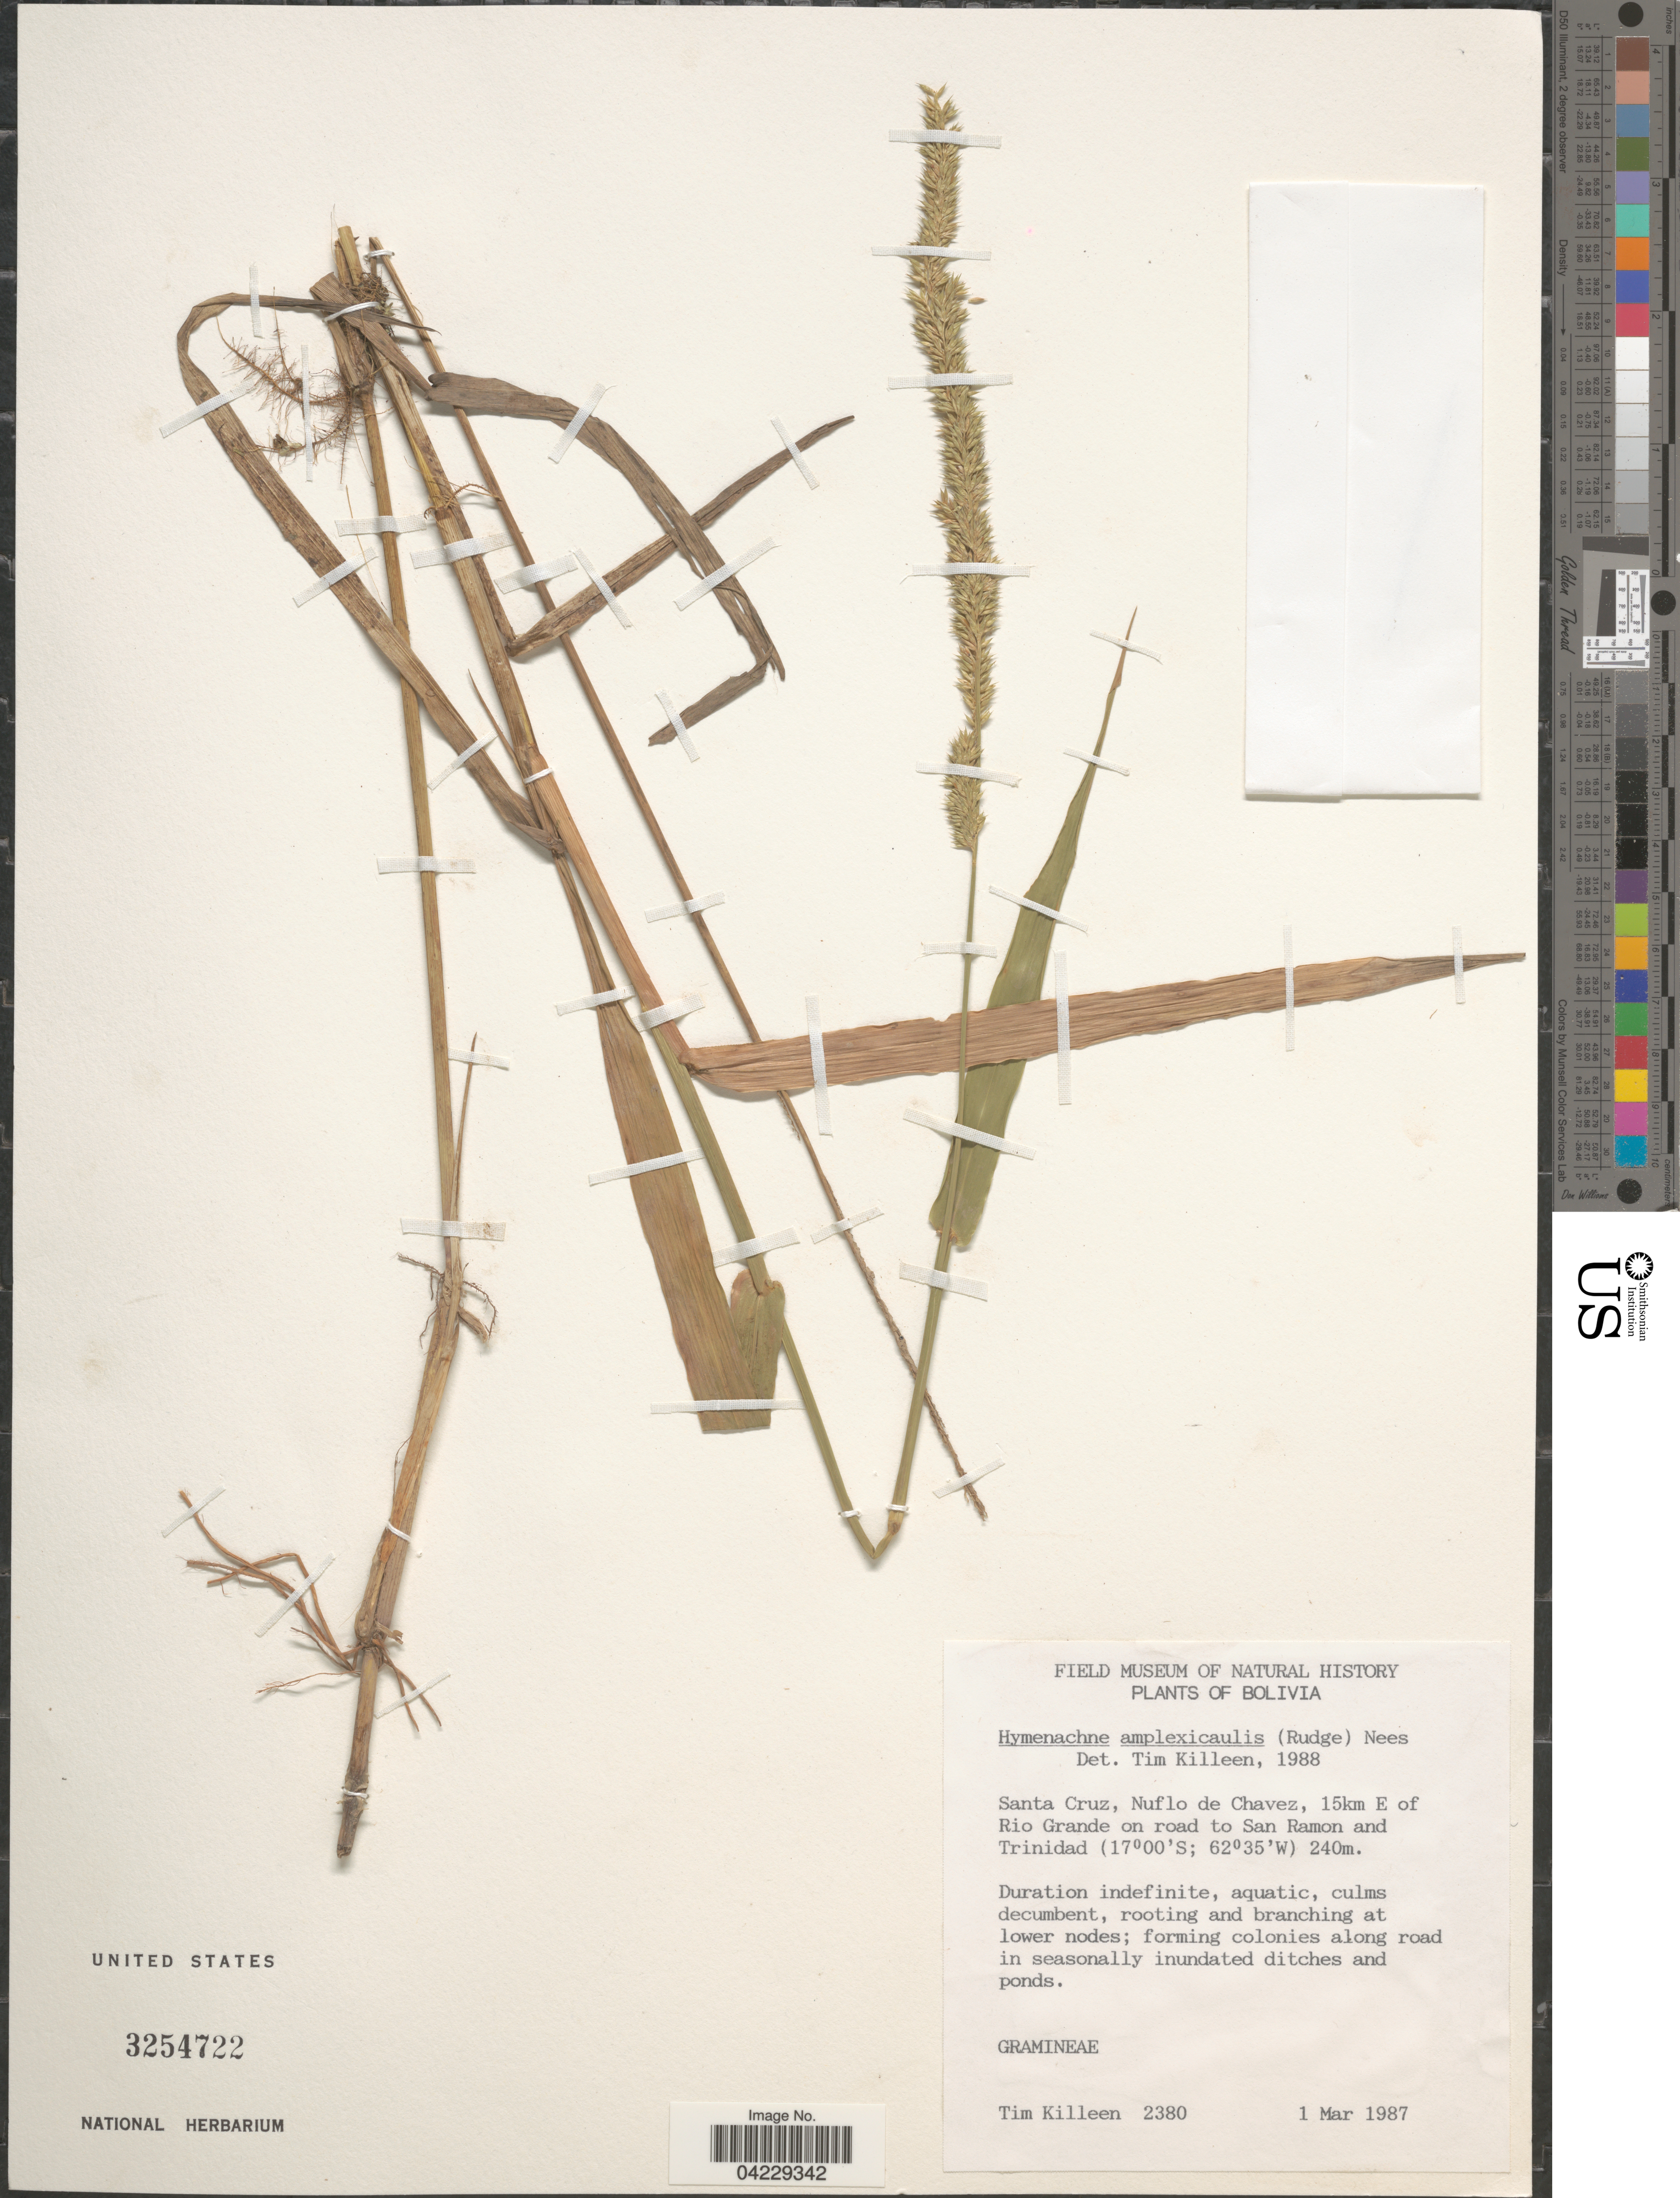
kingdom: Plantae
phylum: Tracheophyta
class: Liliopsida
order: Poales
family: Poaceae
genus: Hymenachne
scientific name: Hymenachne amplexicaulis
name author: (Rudge) Nees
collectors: T. J. Killeen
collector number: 2380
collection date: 1987-03-01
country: Bolivia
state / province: Santa Cruz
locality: Nuflo de Chavez, 15km E of Rio Grande on road to San Ramon and Trinidad.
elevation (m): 240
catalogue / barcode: US 3254722